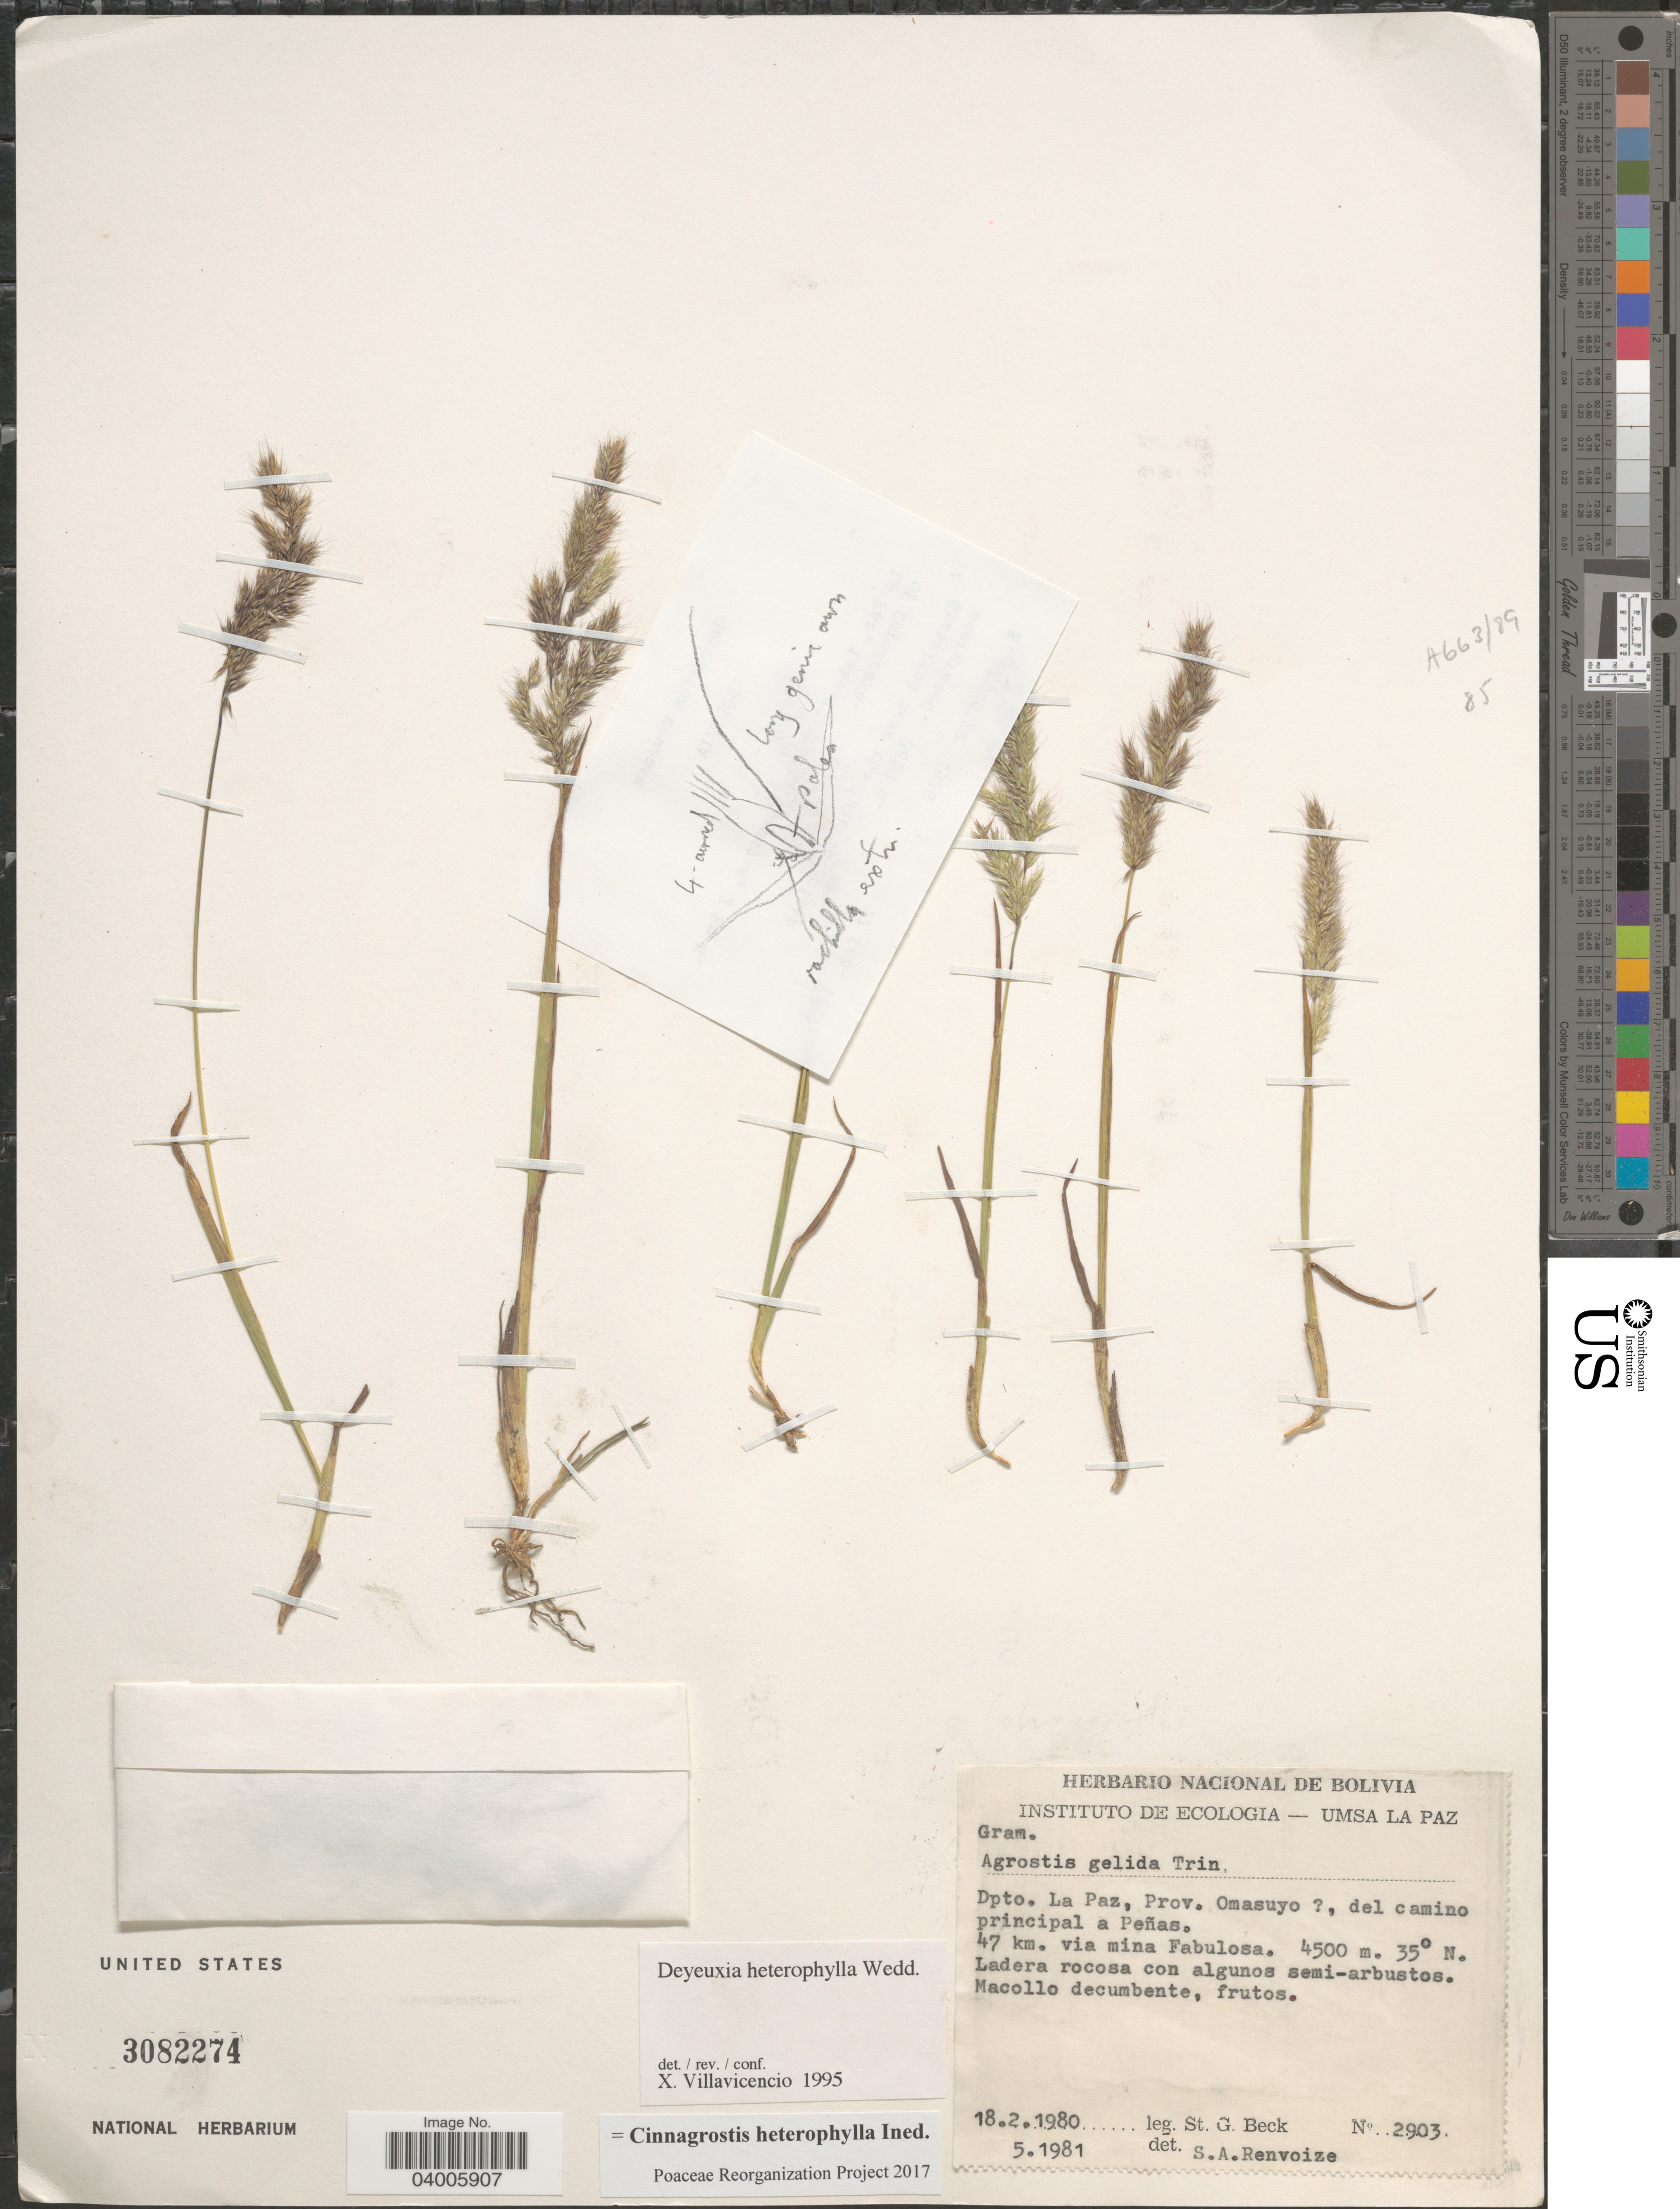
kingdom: Plantae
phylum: Tracheophyta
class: Liliopsida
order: Poales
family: Poaceae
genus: Cinnagrostis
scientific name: Cinnagrostis heterophylla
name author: (Wedd.) P.M. Peterson et al.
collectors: S. G. Beck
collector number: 2903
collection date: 1980-02-18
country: Bolivia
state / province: La Paz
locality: Dpto. La Paz, Prov. Omasuyo [unsure placement], del camino principal a Peñas. 47 km. via mina Fabulosa.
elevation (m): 4500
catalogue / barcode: US 3082274